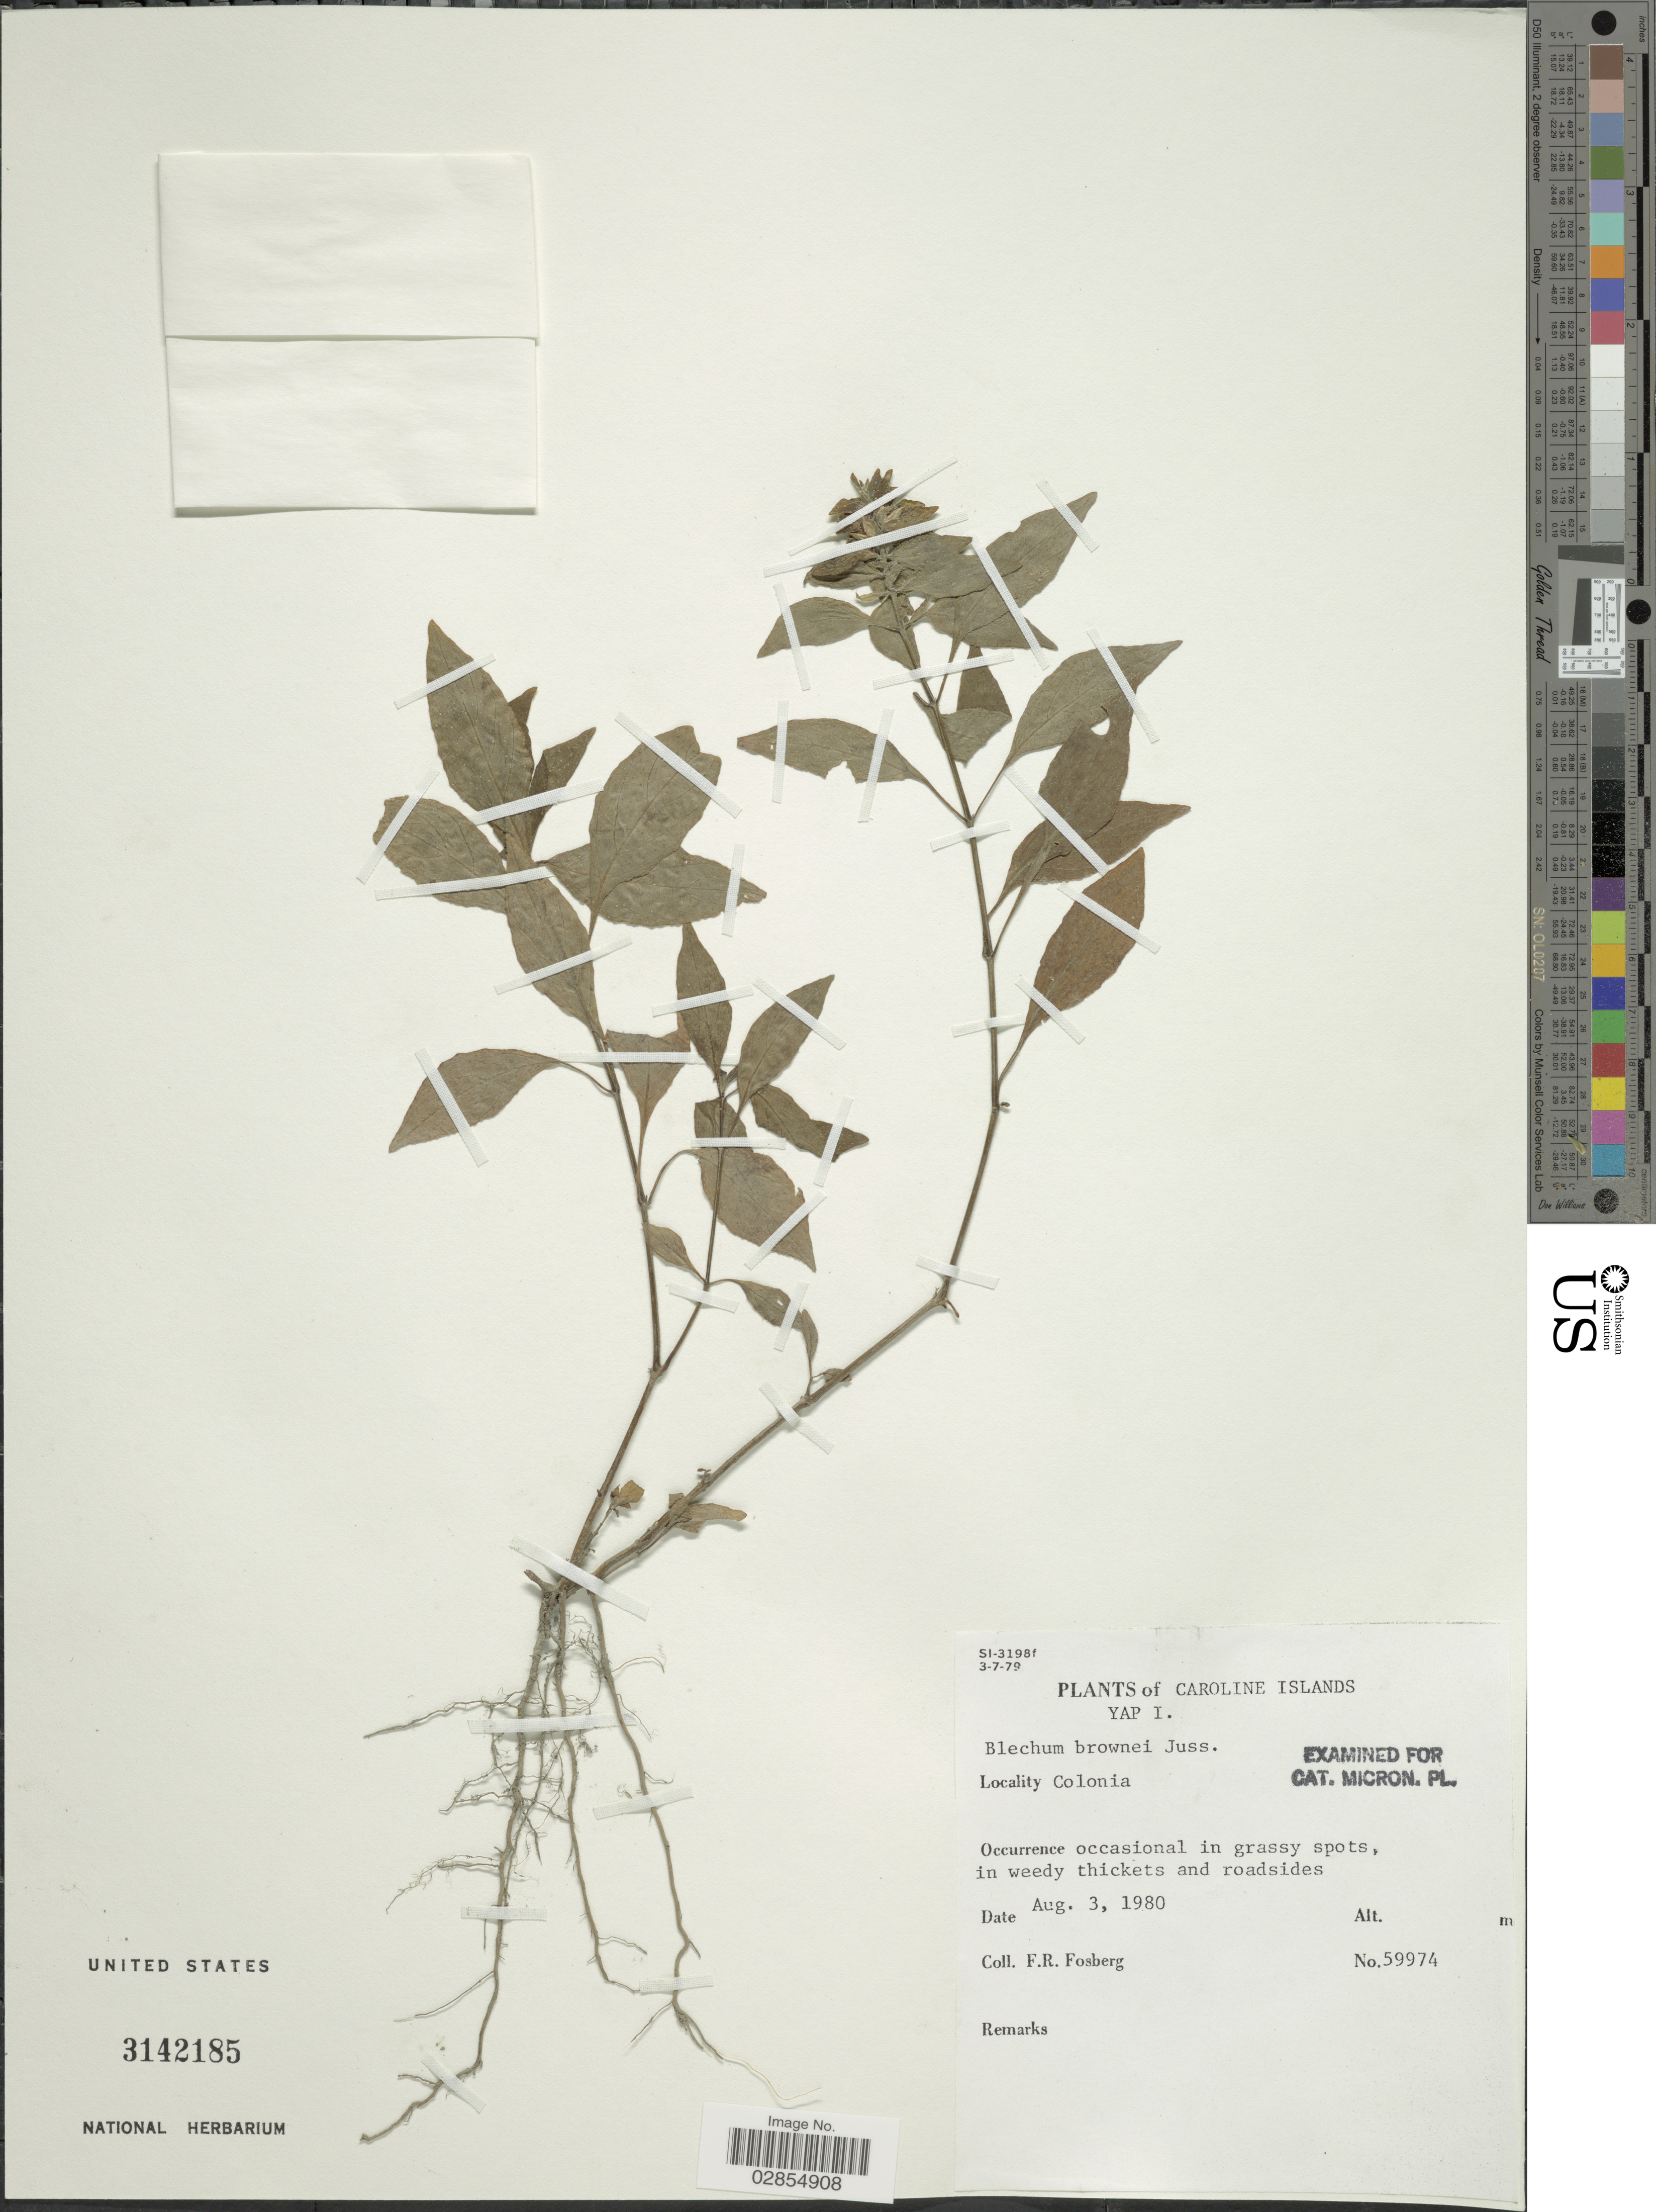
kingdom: Plantae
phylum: Tracheophyta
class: Magnoliopsida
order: Lamiales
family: Acanthaceae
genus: Blechum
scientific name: Blechum pyramidatum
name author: (Lam.) Urb.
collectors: F. R. Fosberg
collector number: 59974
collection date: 1980-08-03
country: Micronesia, Federated States of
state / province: Yap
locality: Caroline Islands. Yap I. Colonia.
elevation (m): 0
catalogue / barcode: US 3142185